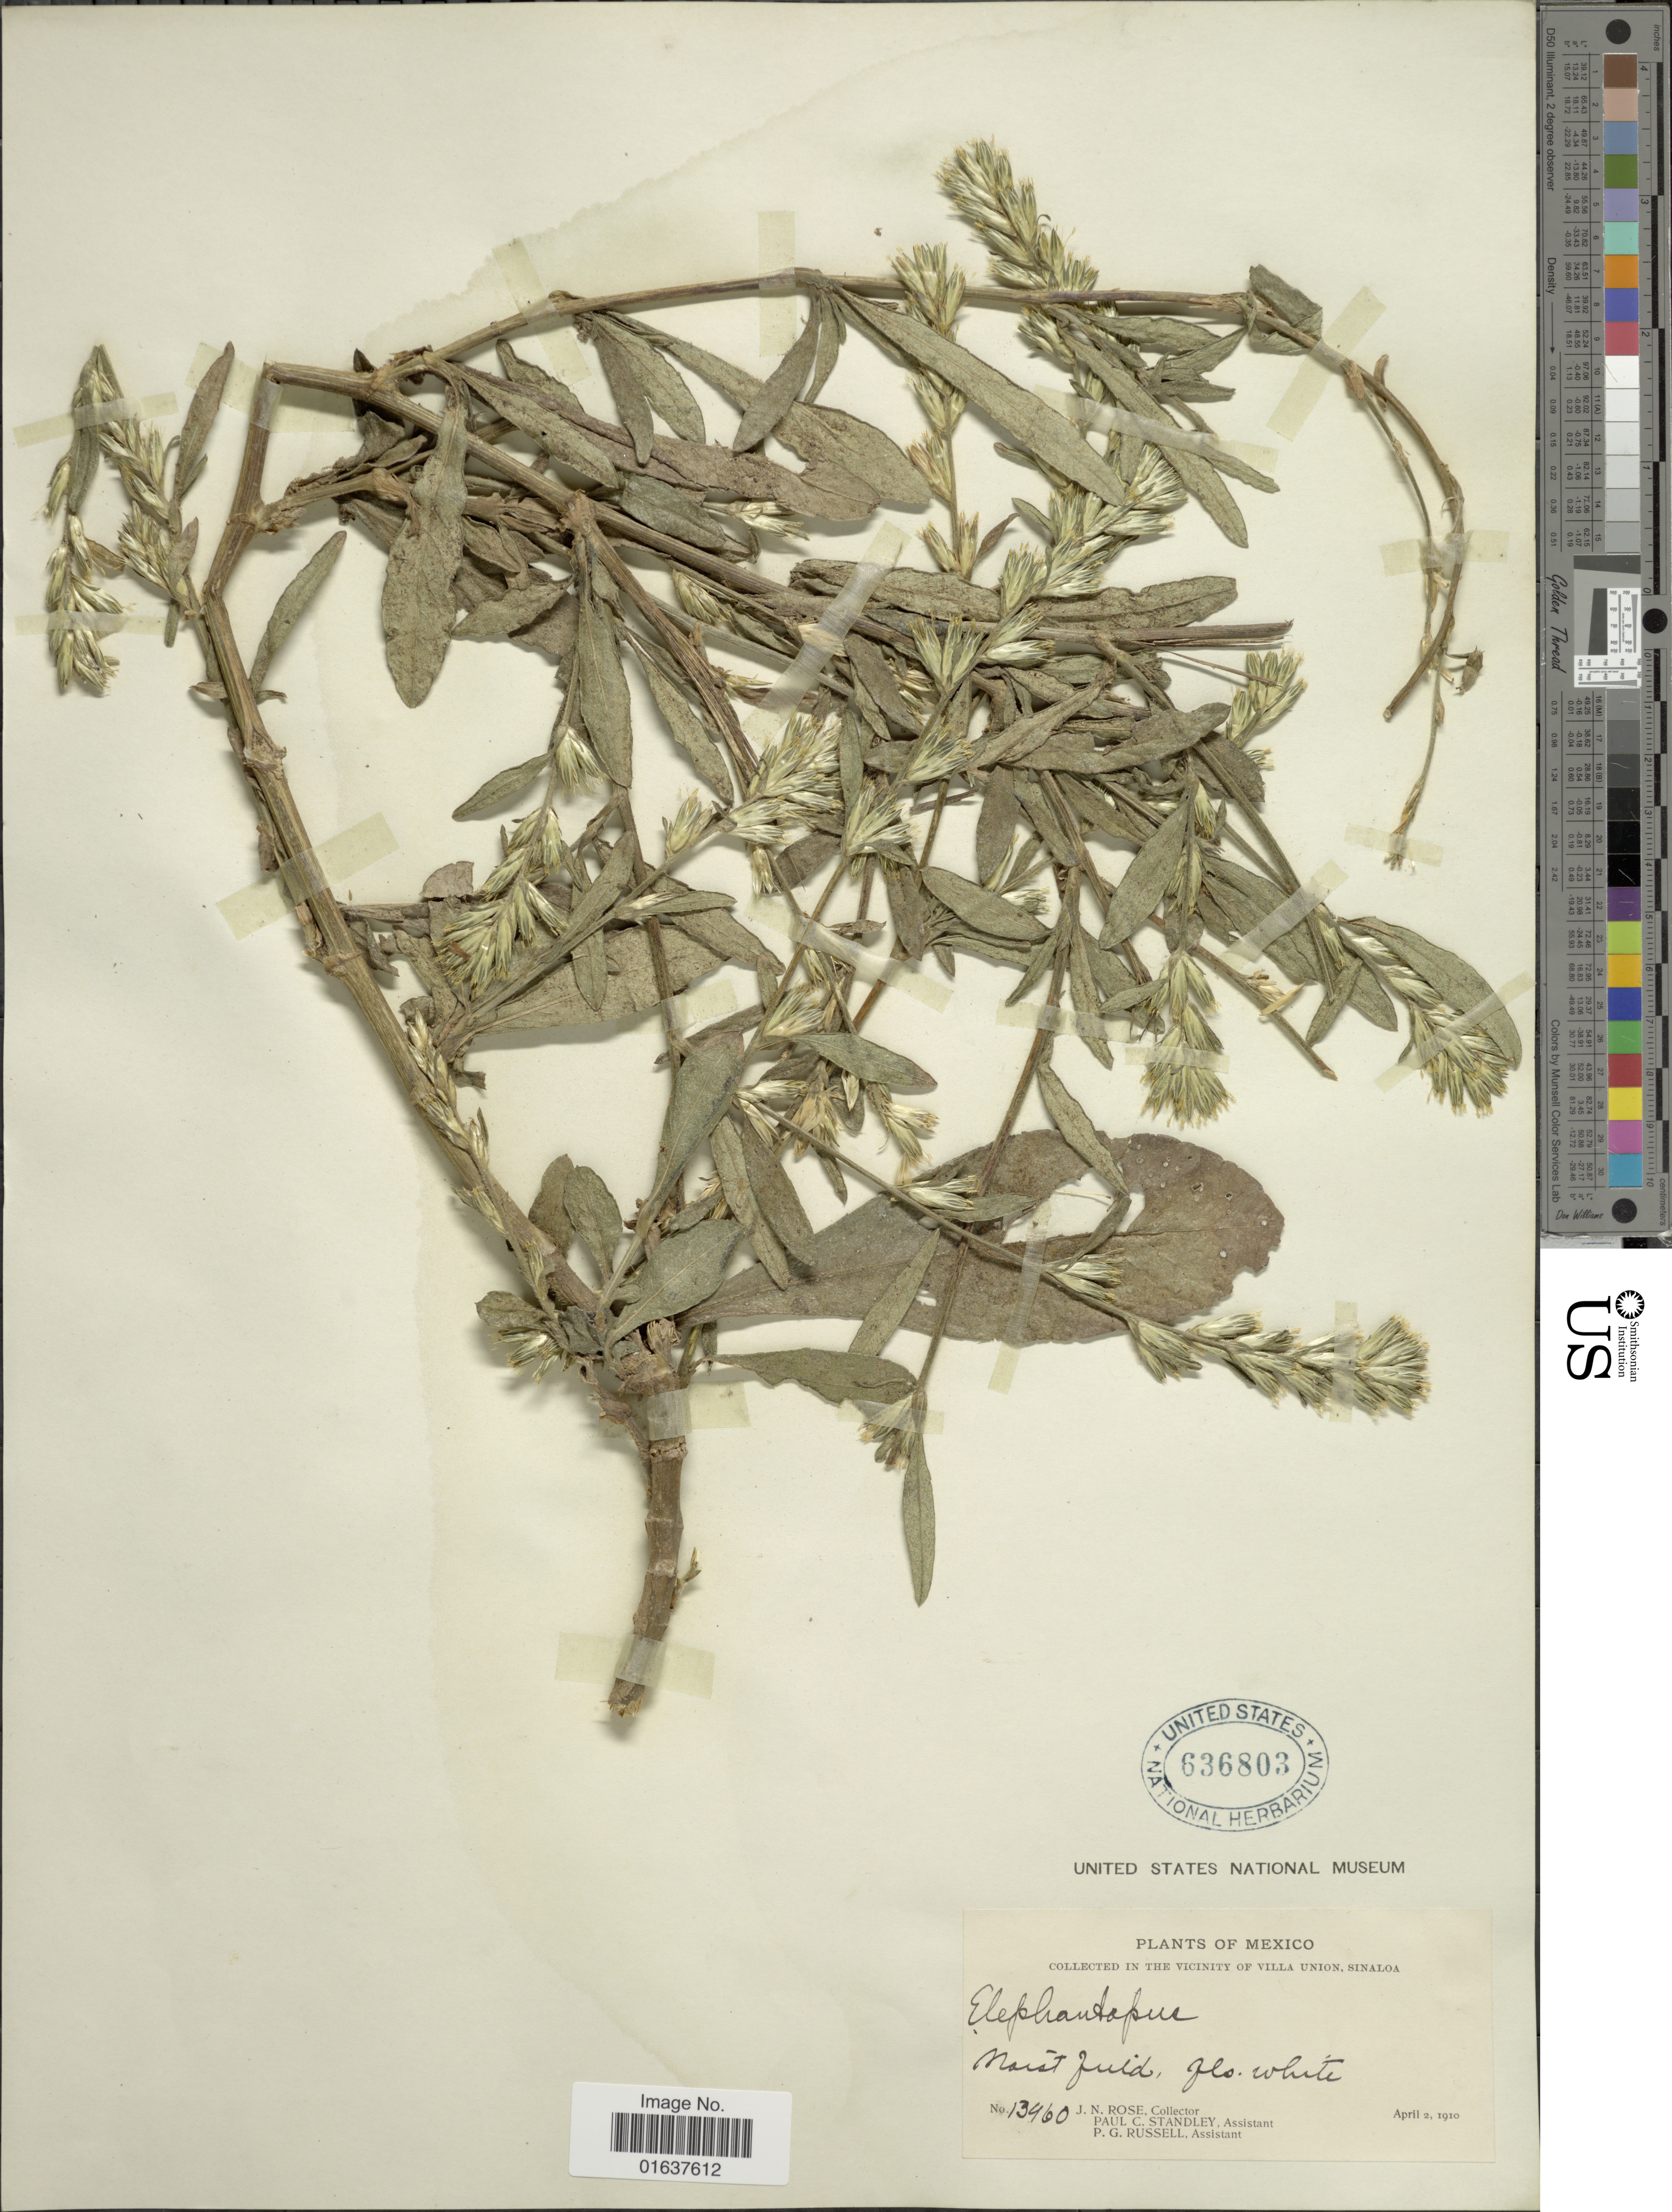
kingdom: Plantae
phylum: Tracheophyta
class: Magnoliopsida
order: Asterales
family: Asteraceae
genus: Pseudelephantopus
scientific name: Pseudelephantopus spicatus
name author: (Juss. ex Aubl.) C.F. Baker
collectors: J. N. Rose, P. C. Standley & P. G. Russell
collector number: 13460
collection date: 1910-04-02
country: Mexico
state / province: Sinaloa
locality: In the Vicinity of Villa Union, Sinaloa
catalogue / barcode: US 636803